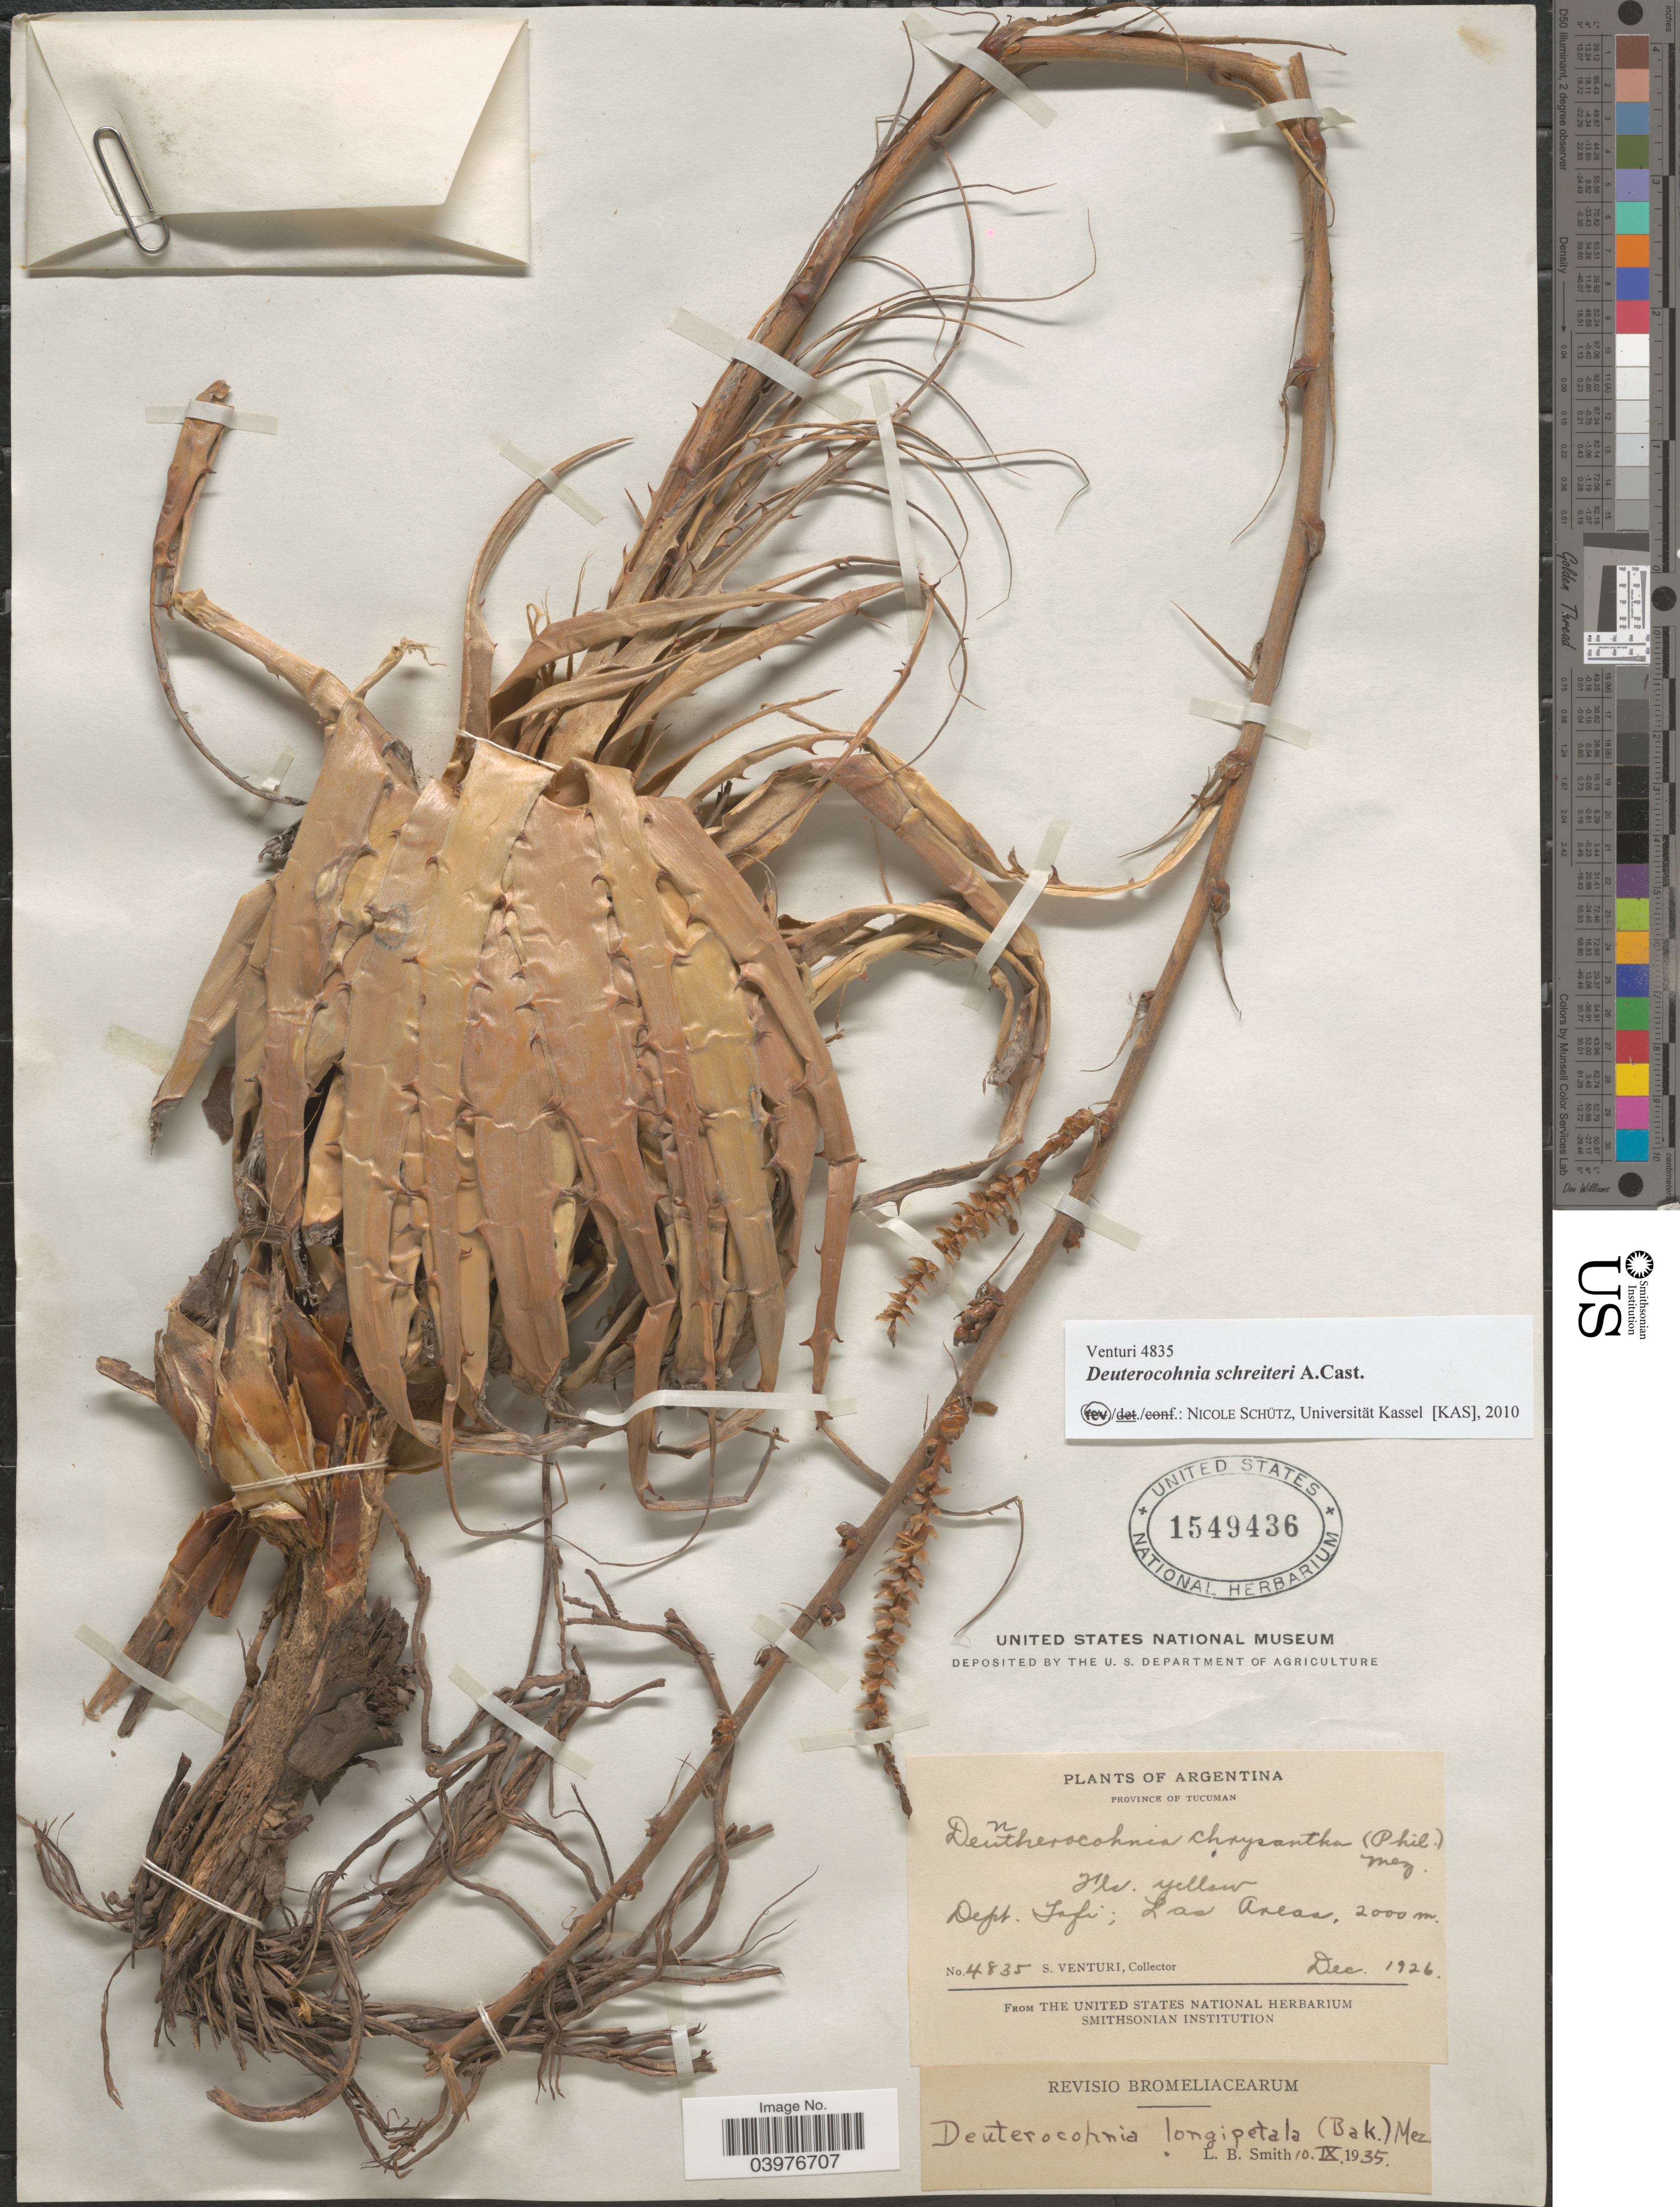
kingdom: Plantae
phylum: Tracheophyta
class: Liliopsida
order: Poales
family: Bromeliaceae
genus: Deuterocohnia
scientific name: Deuterocohnia schreiteri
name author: A. Cast.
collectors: S. Venturi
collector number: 4835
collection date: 1926-12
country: Argentina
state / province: Tucuman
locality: Dept. Tafi; Las Areas.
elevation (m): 2000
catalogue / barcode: US 1549436